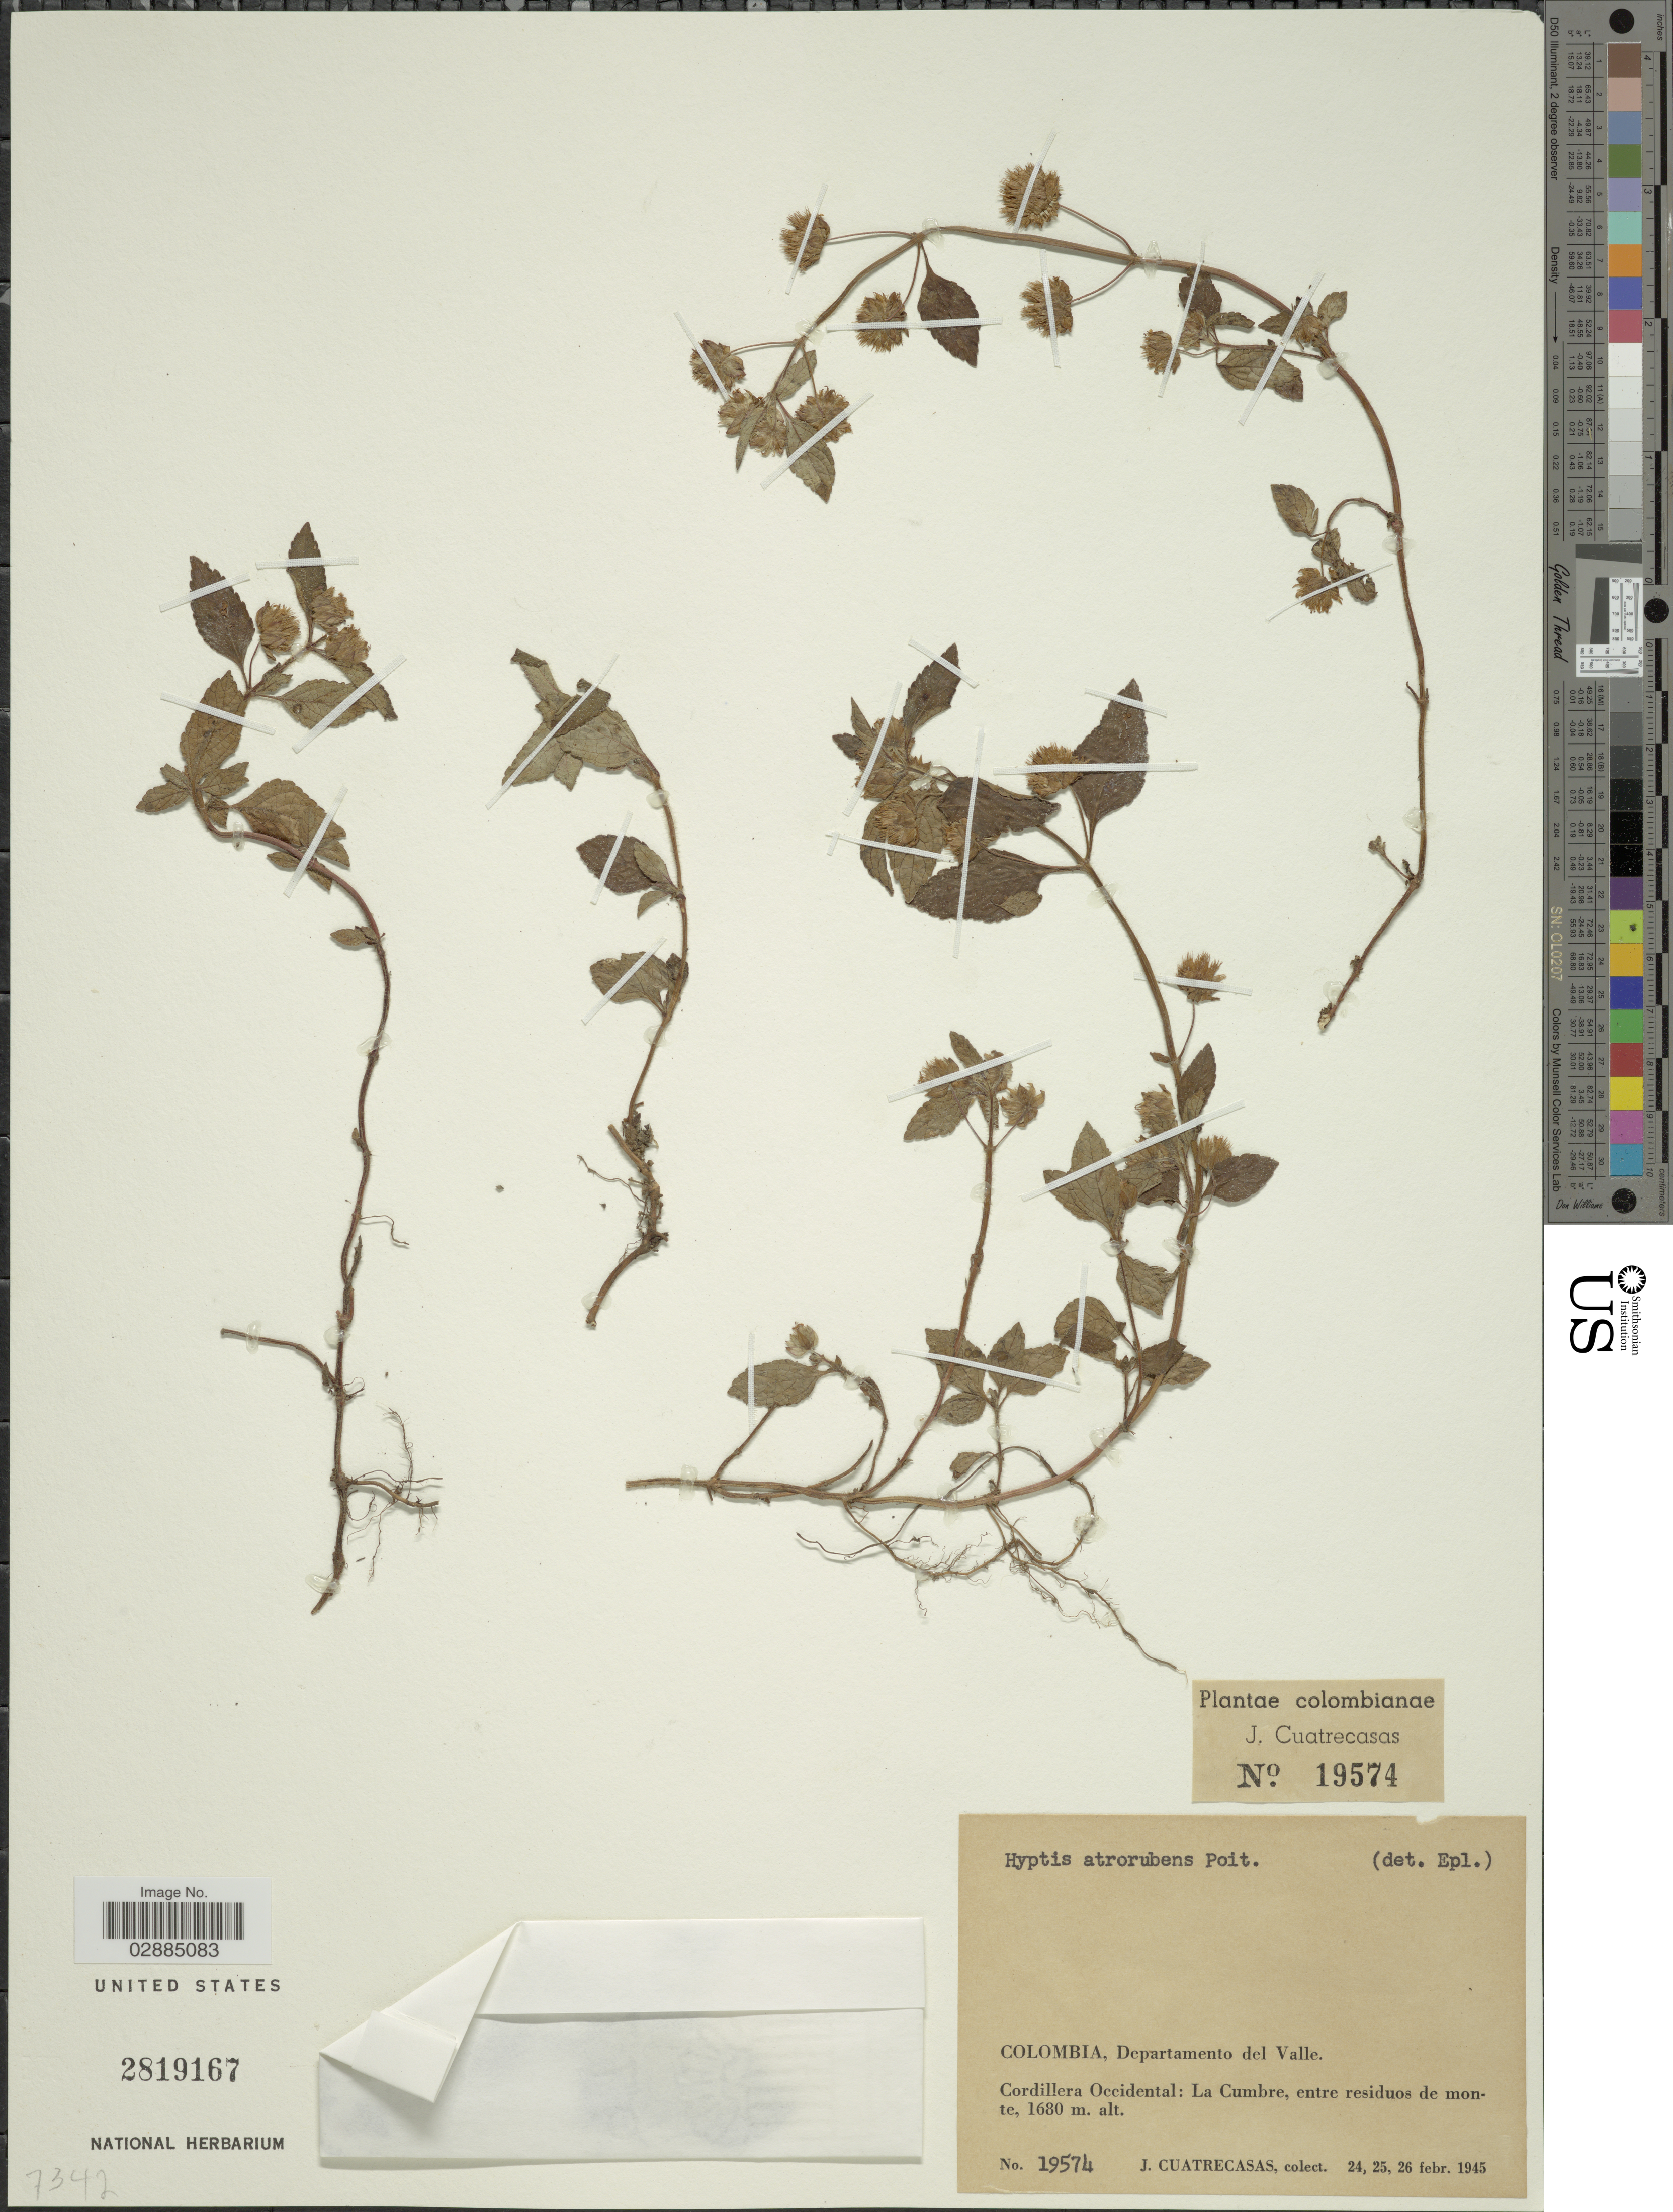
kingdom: Plantae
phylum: Tracheophyta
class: Magnoliopsida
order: Lamiales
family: Lamiaceae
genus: Hyptis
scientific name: Hyptis atrorubens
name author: Poit.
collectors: J. Cuatrecasas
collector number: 19574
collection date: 1945-02-24/1945-02-26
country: Colombia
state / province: Valle del Cauca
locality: Departamento del Valle, Cordillera Occidental, La Cumbre, entre residuos de monte.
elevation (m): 1680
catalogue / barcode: US 2819167